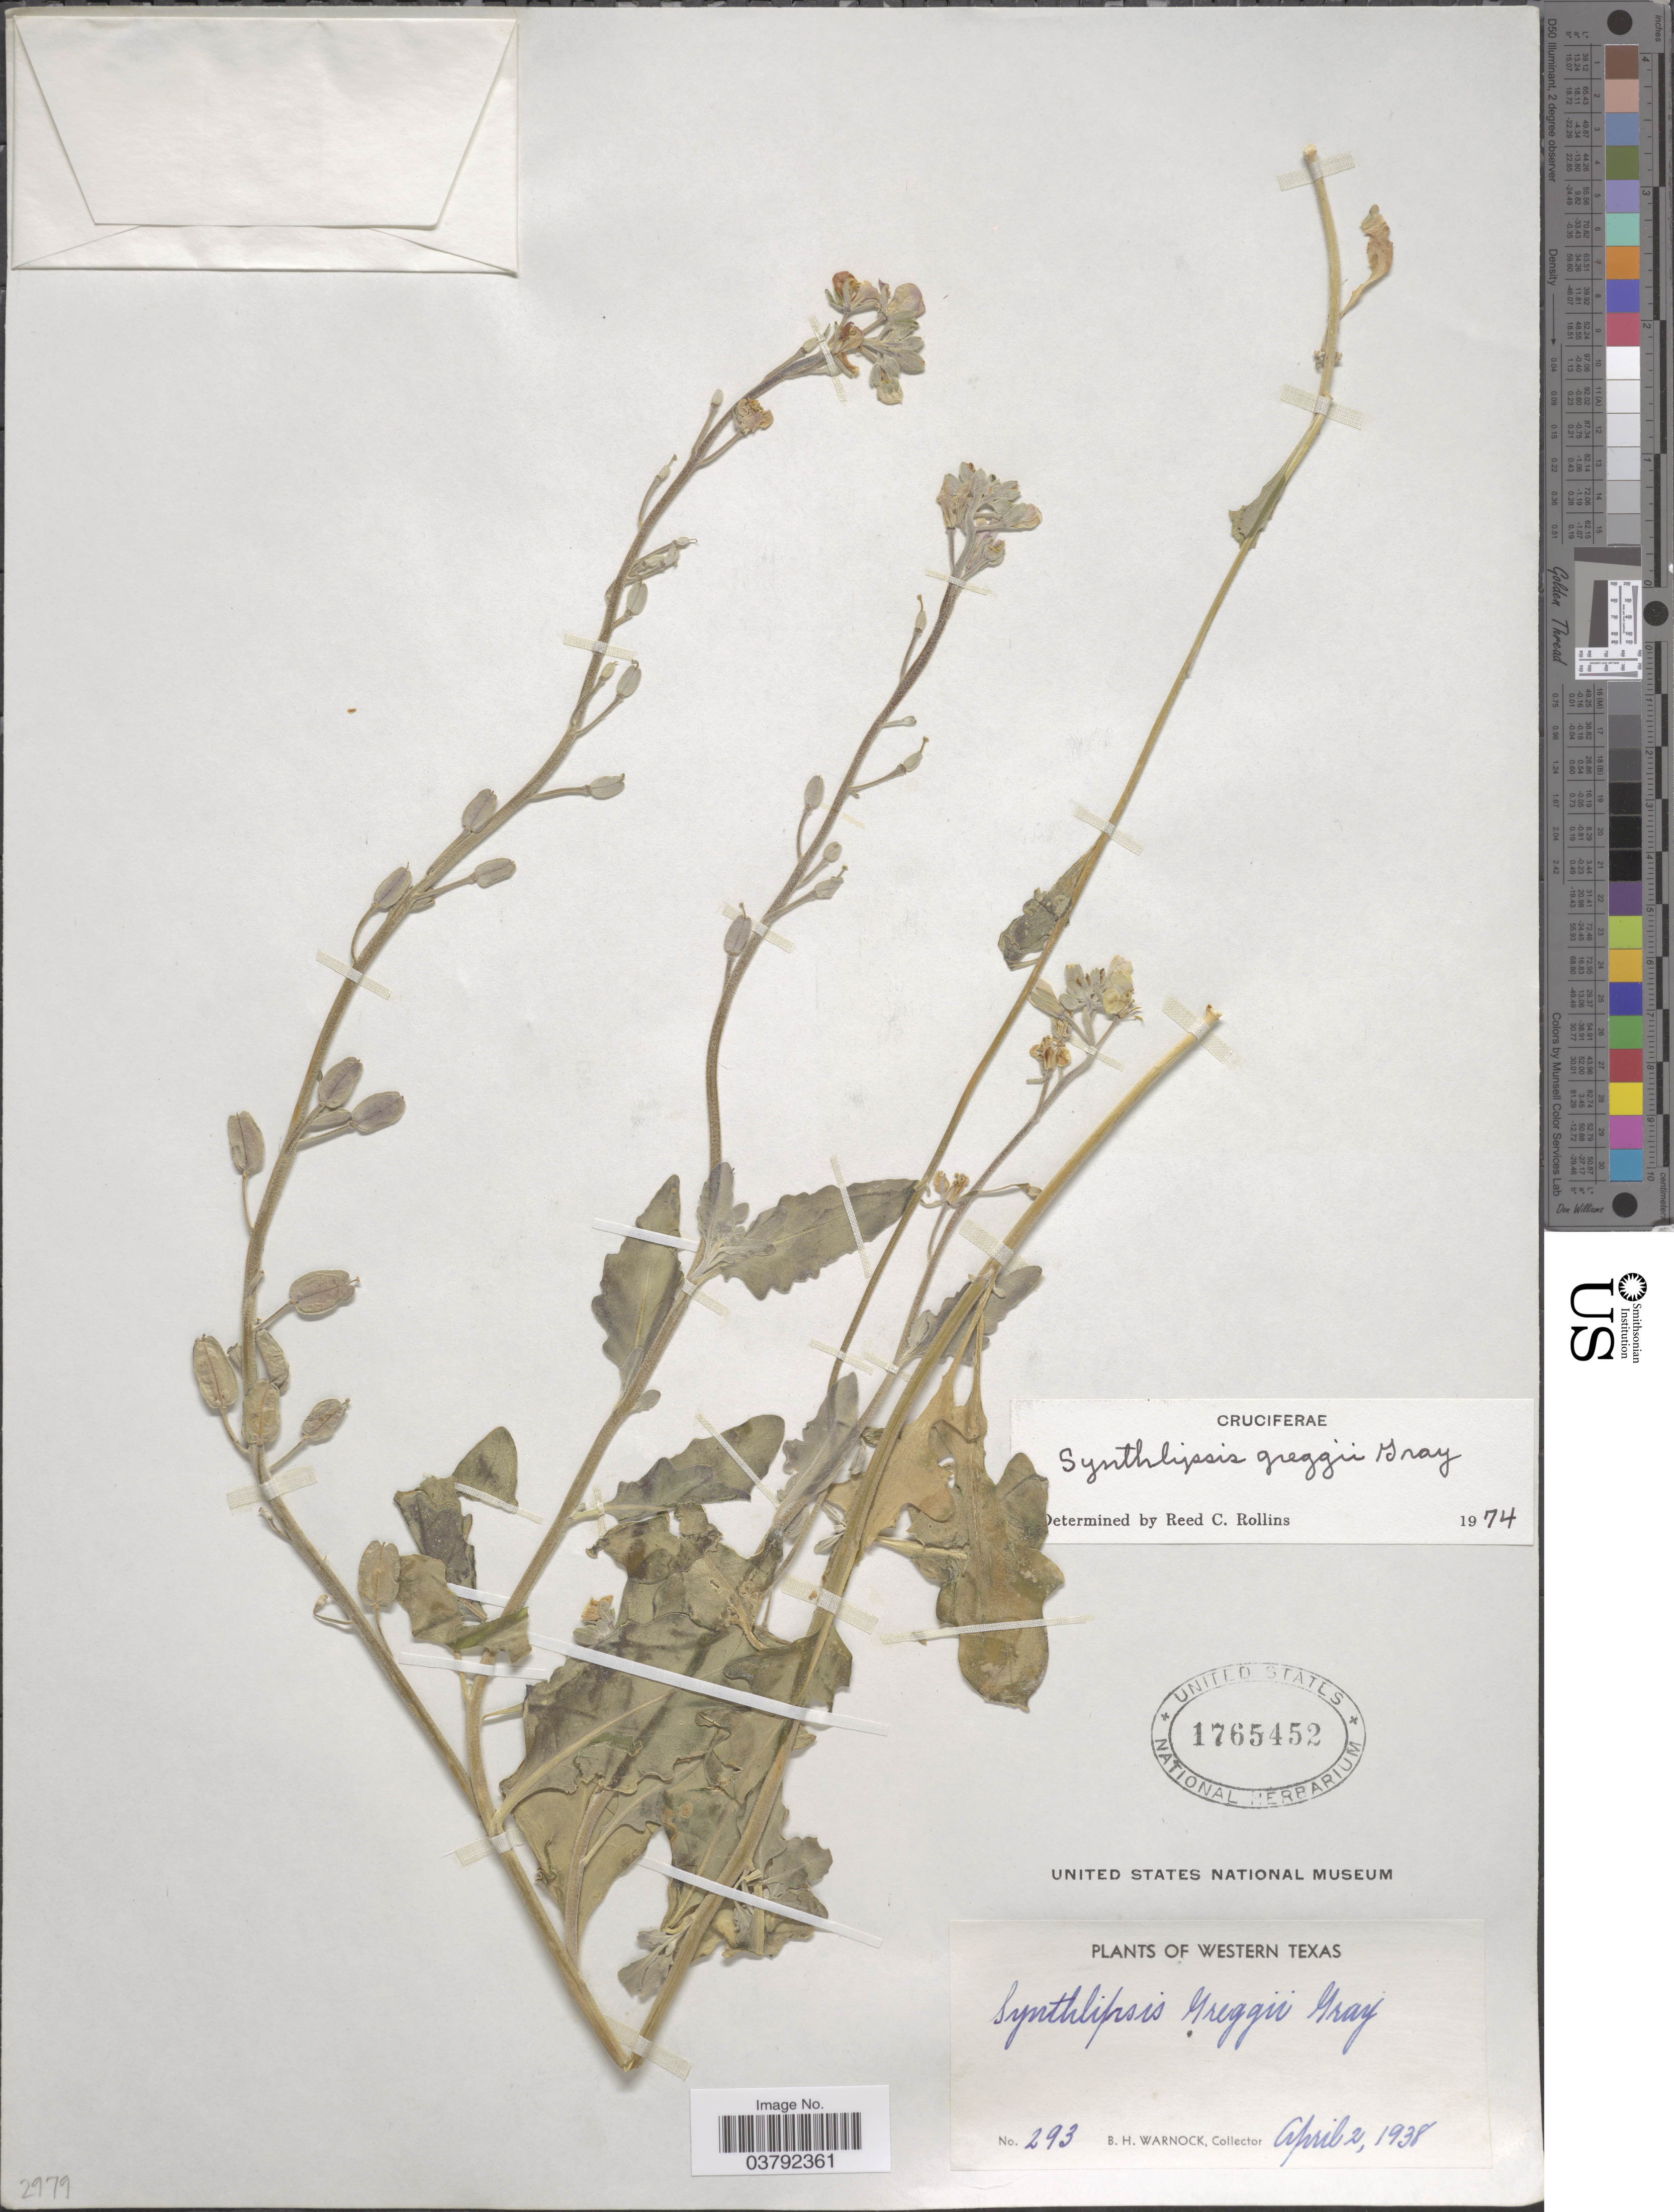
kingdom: Plantae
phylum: Tracheophyta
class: Magnoliopsida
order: Brassicales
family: Brassicaceae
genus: Synthlipsis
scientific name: Synthlipsis greggii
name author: A. Gray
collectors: B. H. Warnock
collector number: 293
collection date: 1938-04-02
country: United States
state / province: Texas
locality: Western Texas.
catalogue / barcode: US 1765452